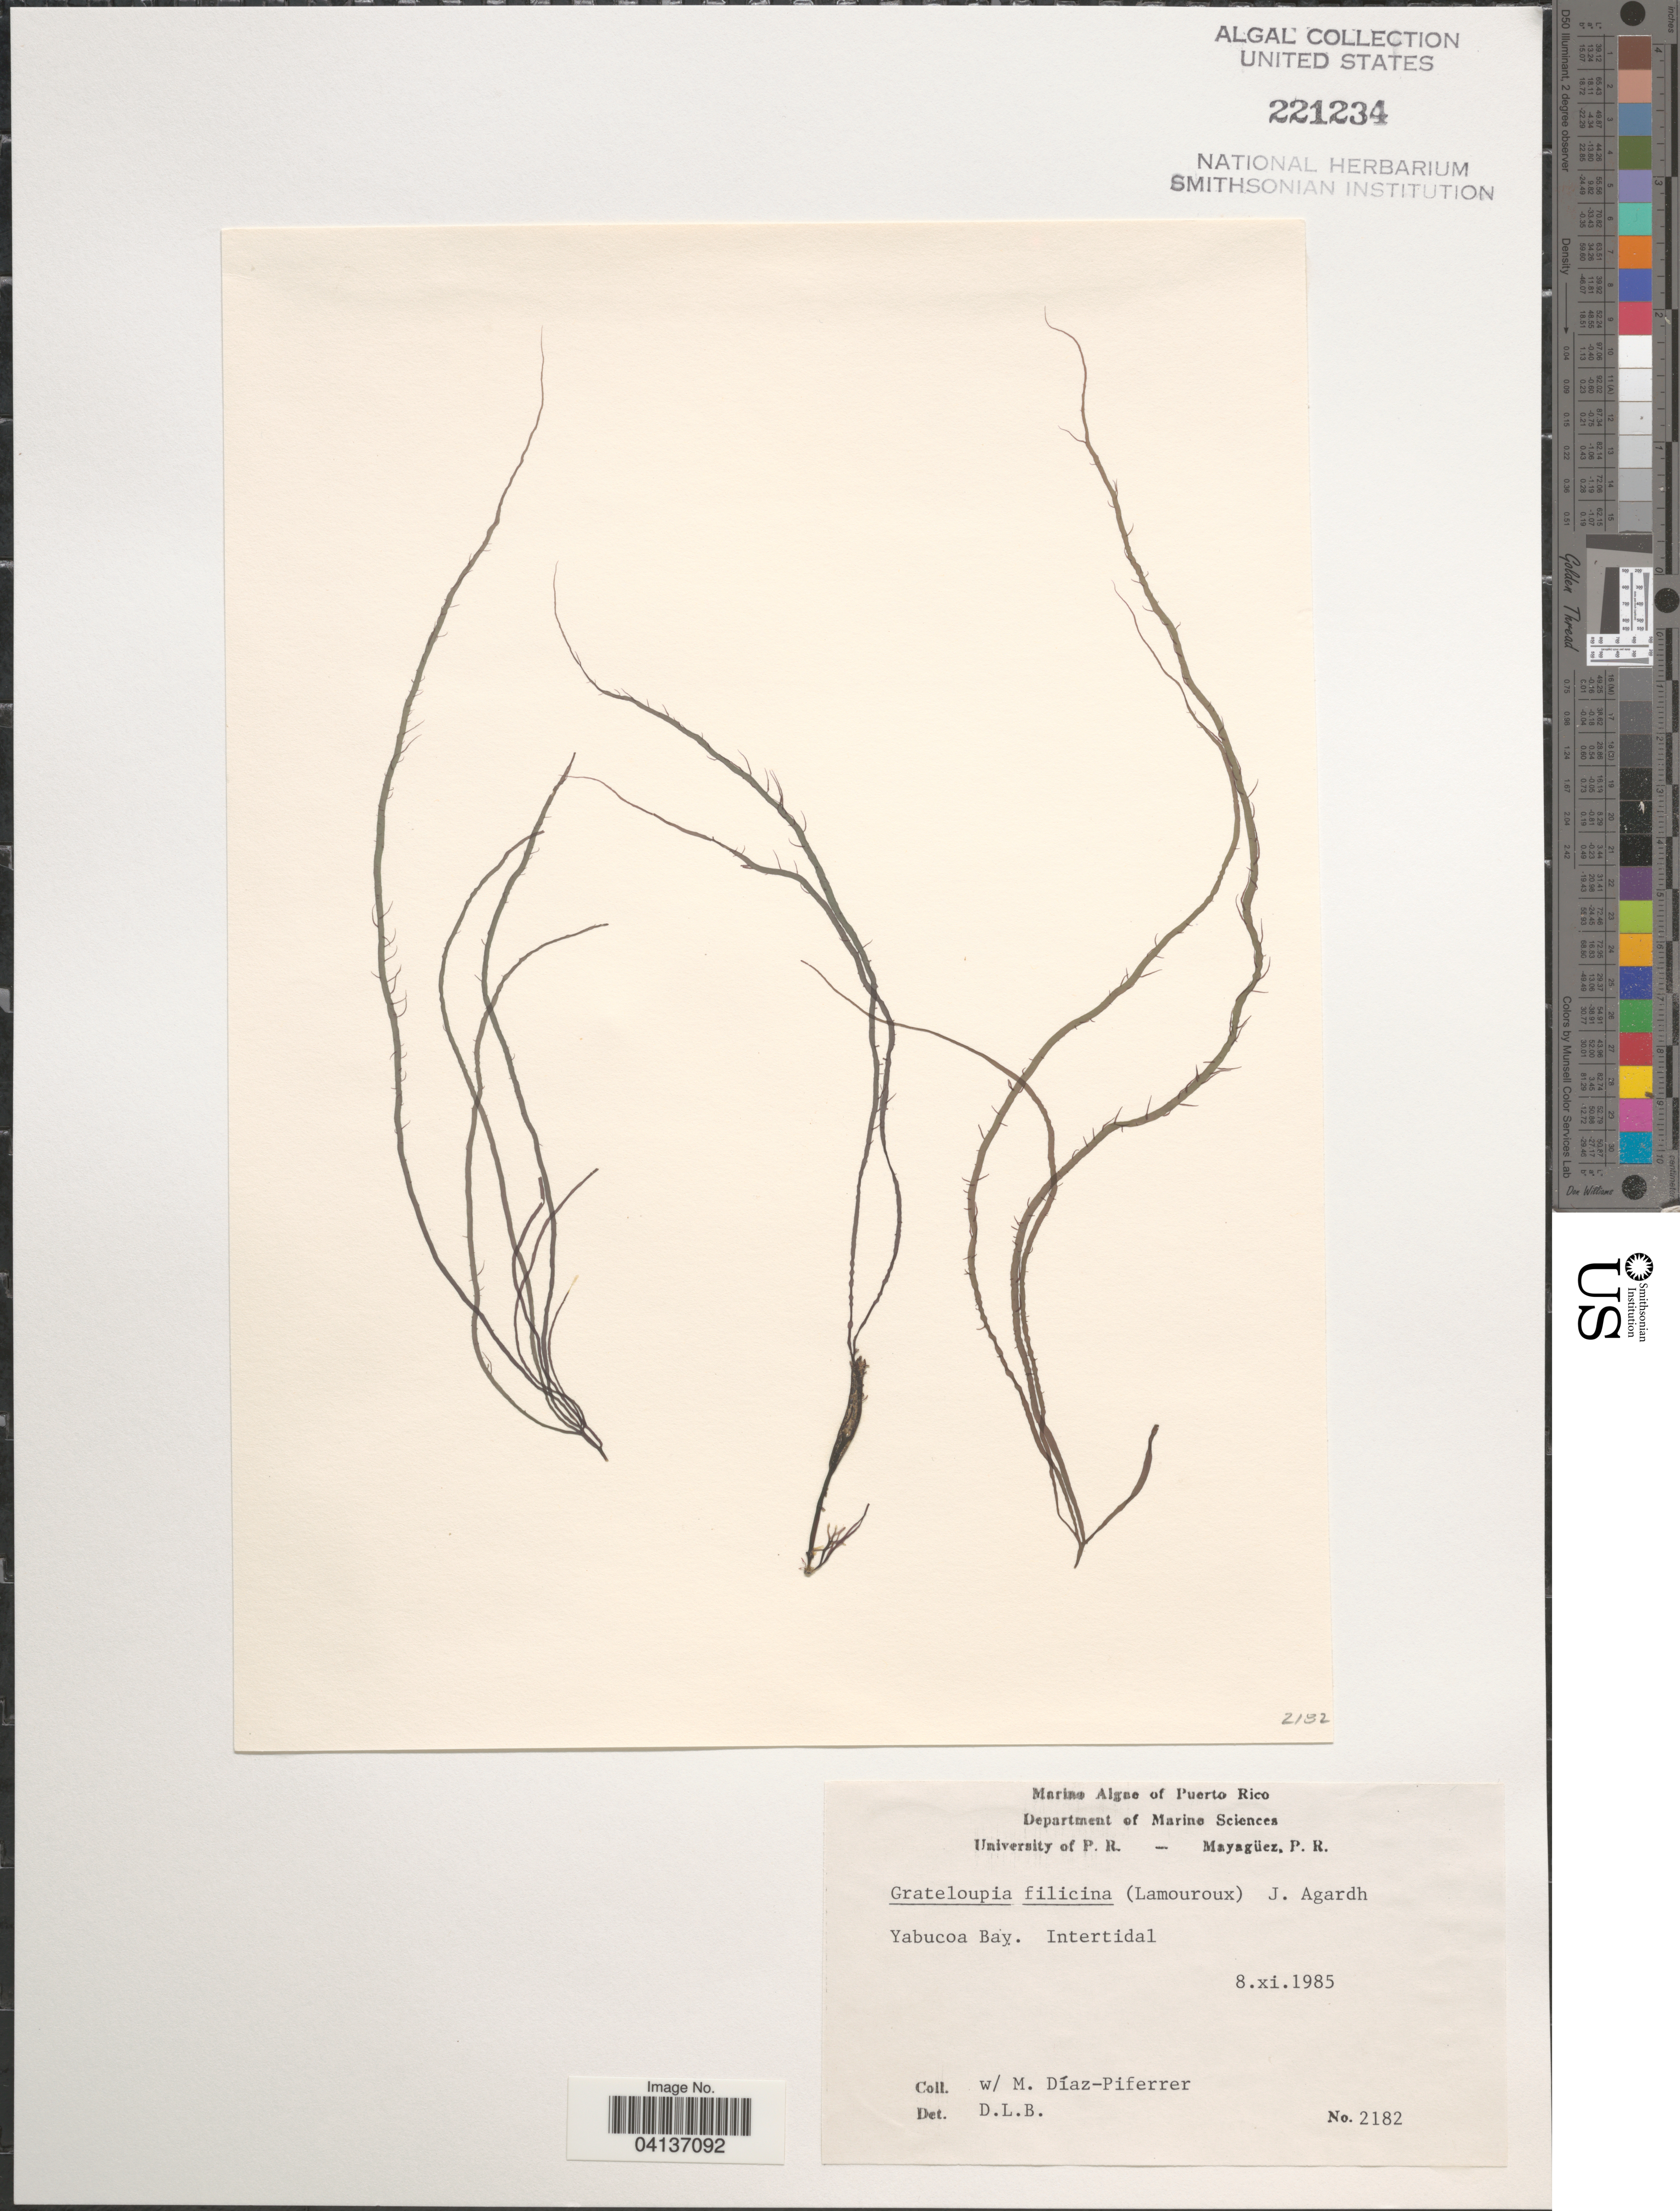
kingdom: Plantae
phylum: Rhodophyta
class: Florideophyceae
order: Halymeniales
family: Halymeniaceae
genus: Grateloupia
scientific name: Grateloupia filicina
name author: (J.V.Lamouroux) C. Agardh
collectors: D. L. B. & M. Diaz-Piferrer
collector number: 2182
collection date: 1985-11-08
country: Puerto Rico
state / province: Yabucoa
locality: Yabucoa Bay.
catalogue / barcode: US 221234